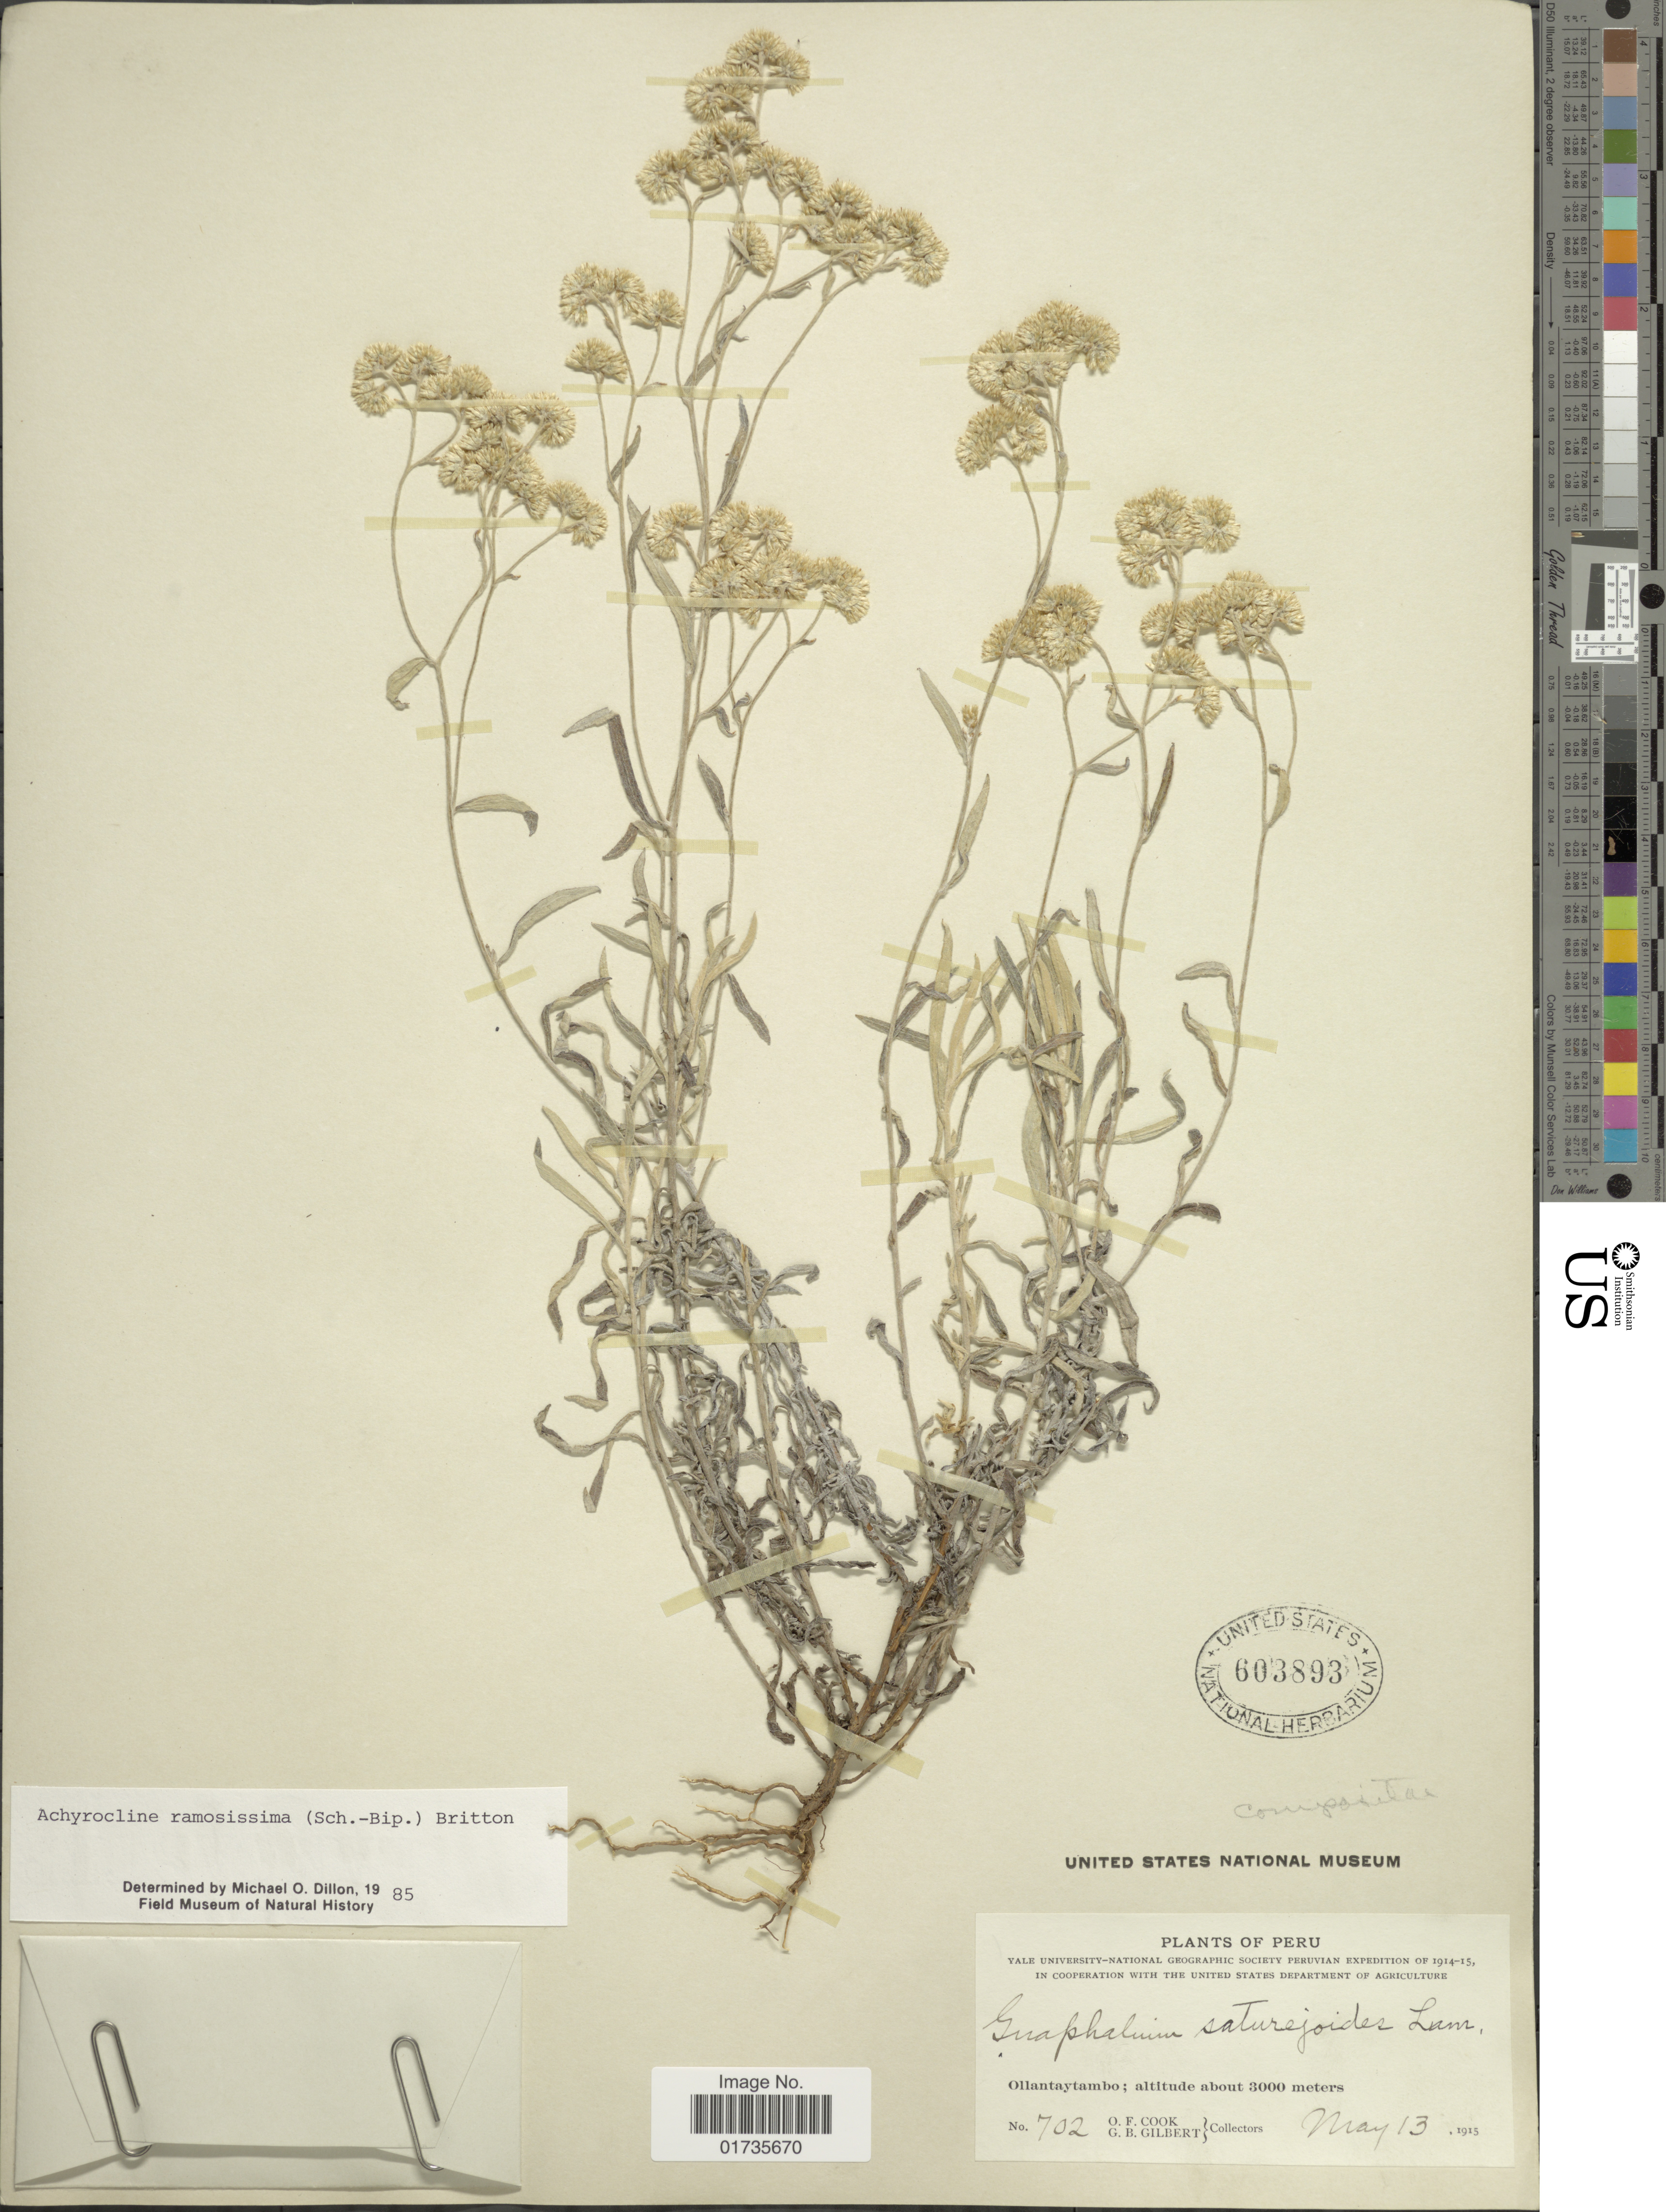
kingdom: Plantae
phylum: Tracheophyta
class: Magnoliopsida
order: Asterales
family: Asteraceae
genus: Achyrocline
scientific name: Achyrocline ramosissima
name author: (Sch. Bip.) Britton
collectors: O. F. Cook & G. B. Gilbert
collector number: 702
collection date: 1915-05-13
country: Peru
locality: Ollantaytambo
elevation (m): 3000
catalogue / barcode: US 603893